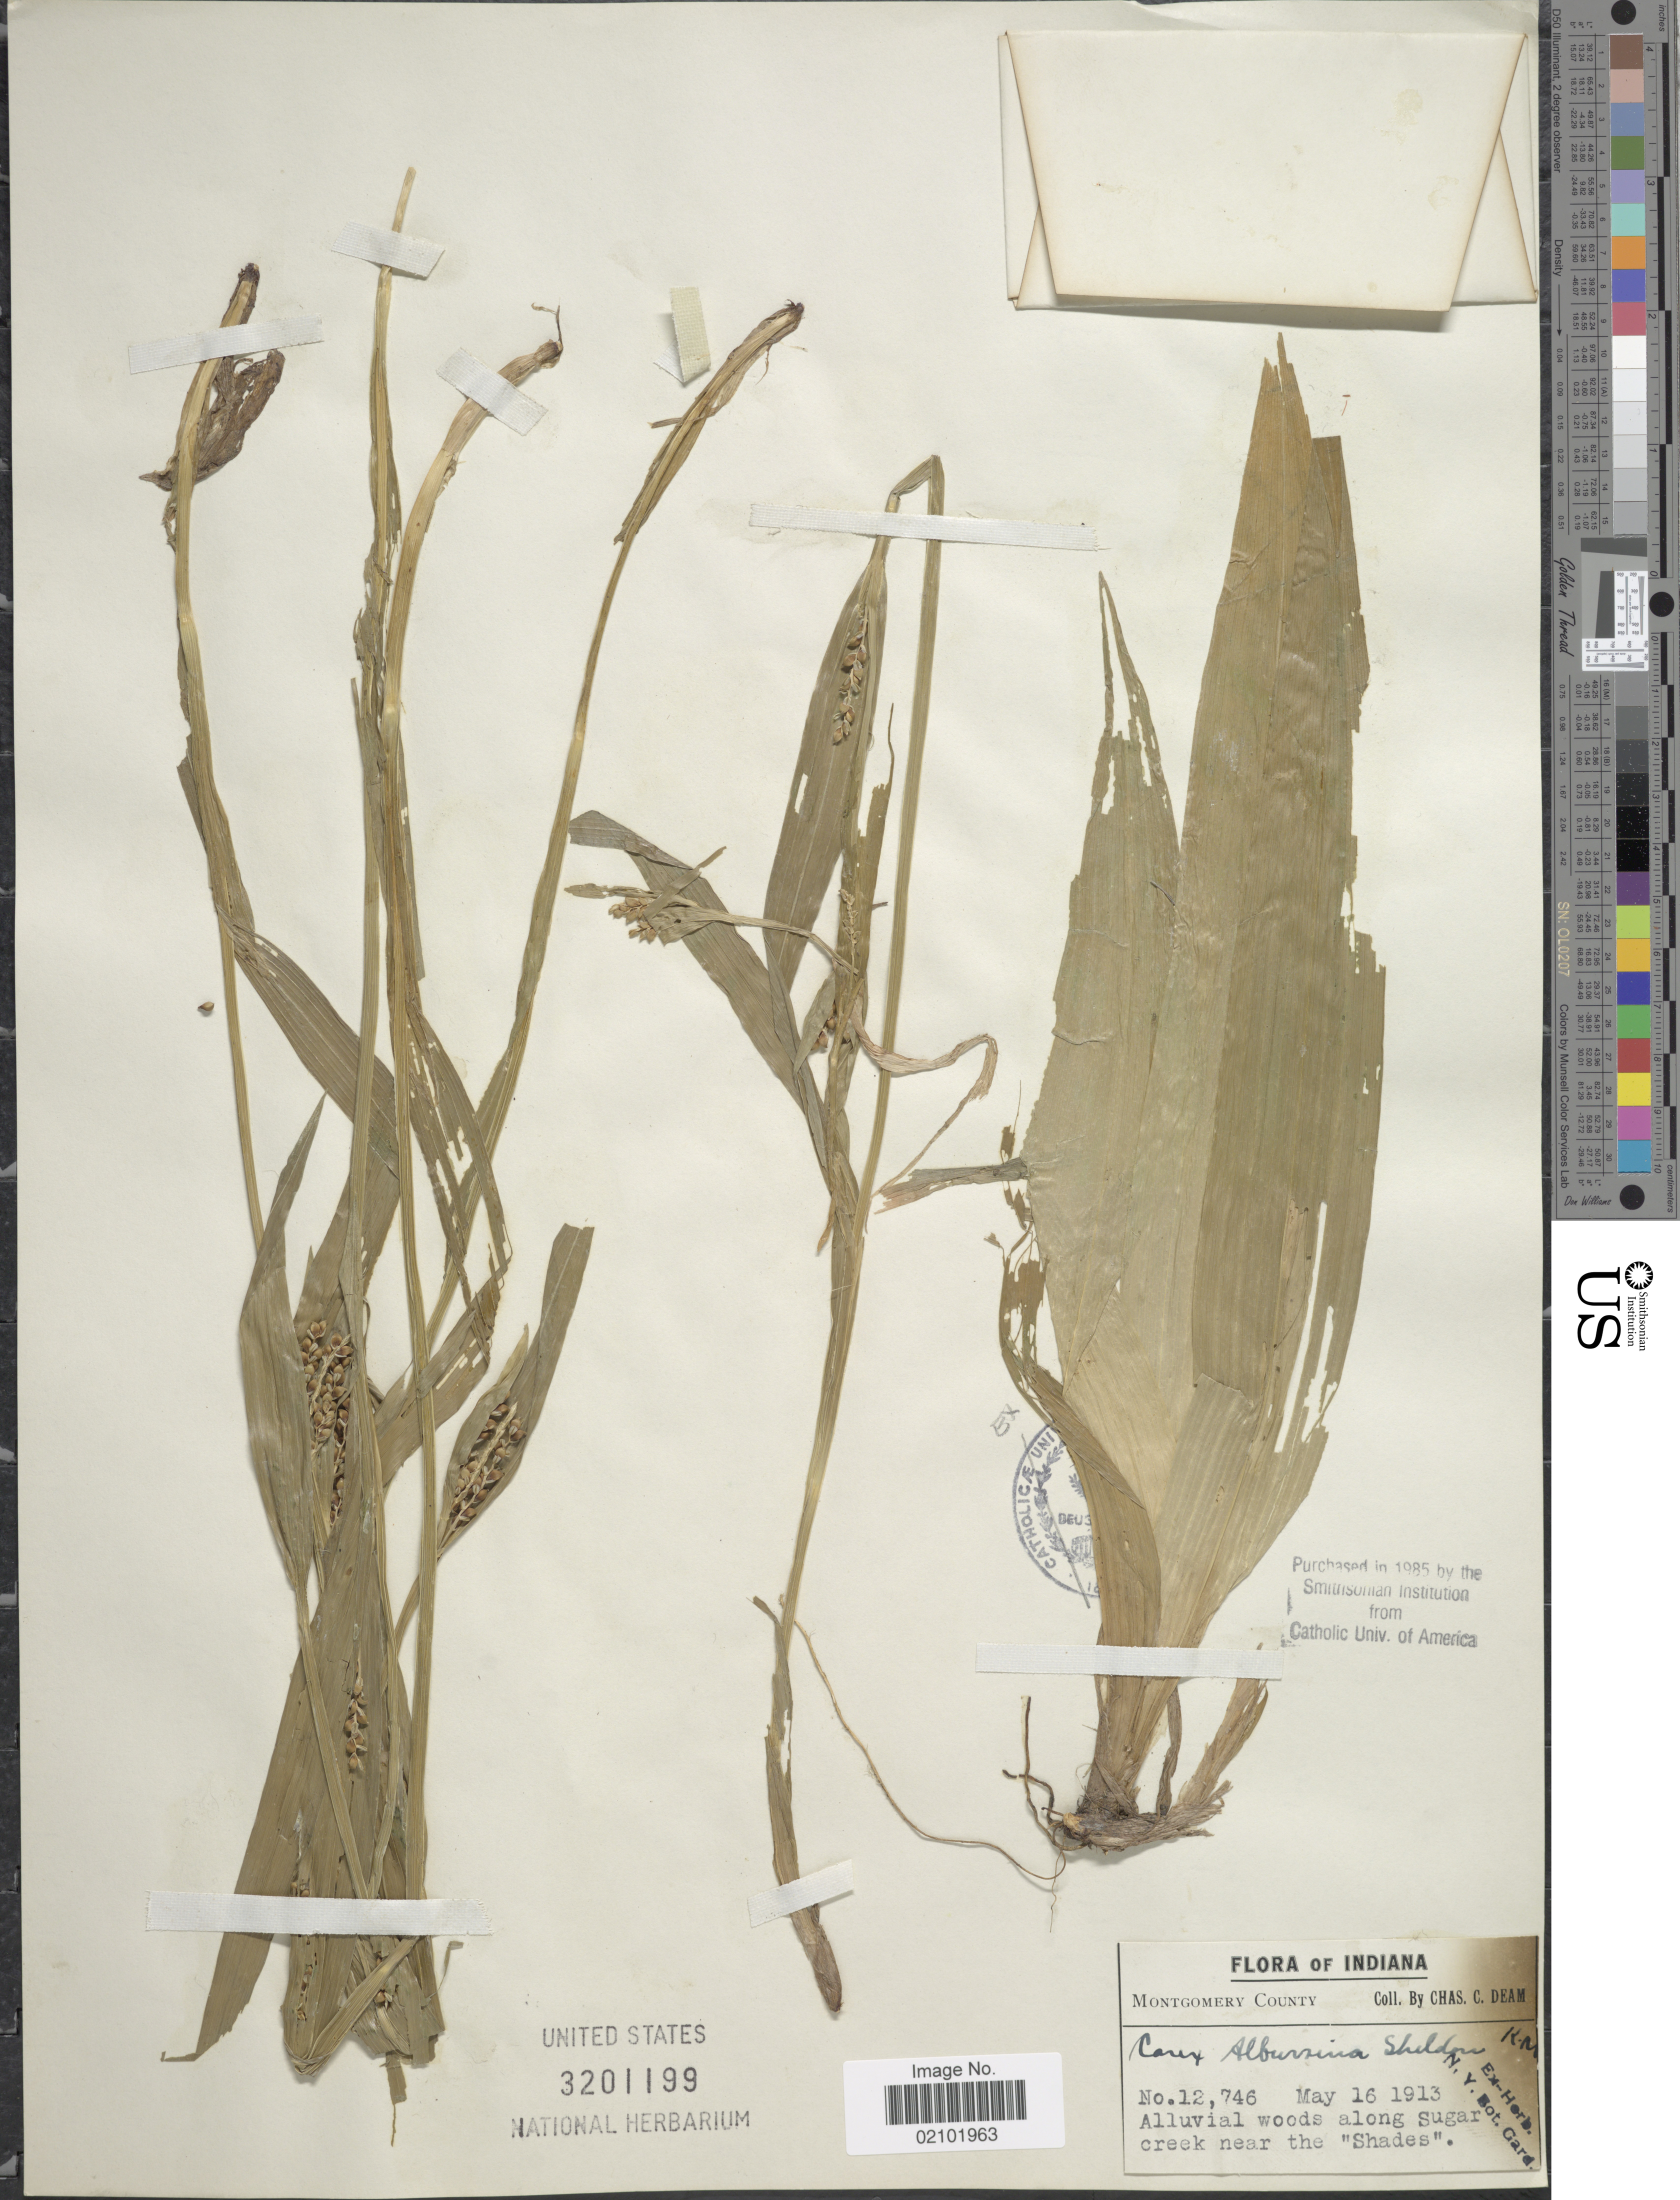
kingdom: Plantae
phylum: Tracheophyta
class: Liliopsida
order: Poales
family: Cyperaceae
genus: Carex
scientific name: Carex albursina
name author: E. Sheld.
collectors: C. C. Deam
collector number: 12746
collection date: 1913-05-16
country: United States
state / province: Indiana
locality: Montgomery County. along suger creek near the "Shades"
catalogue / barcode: US 3201199